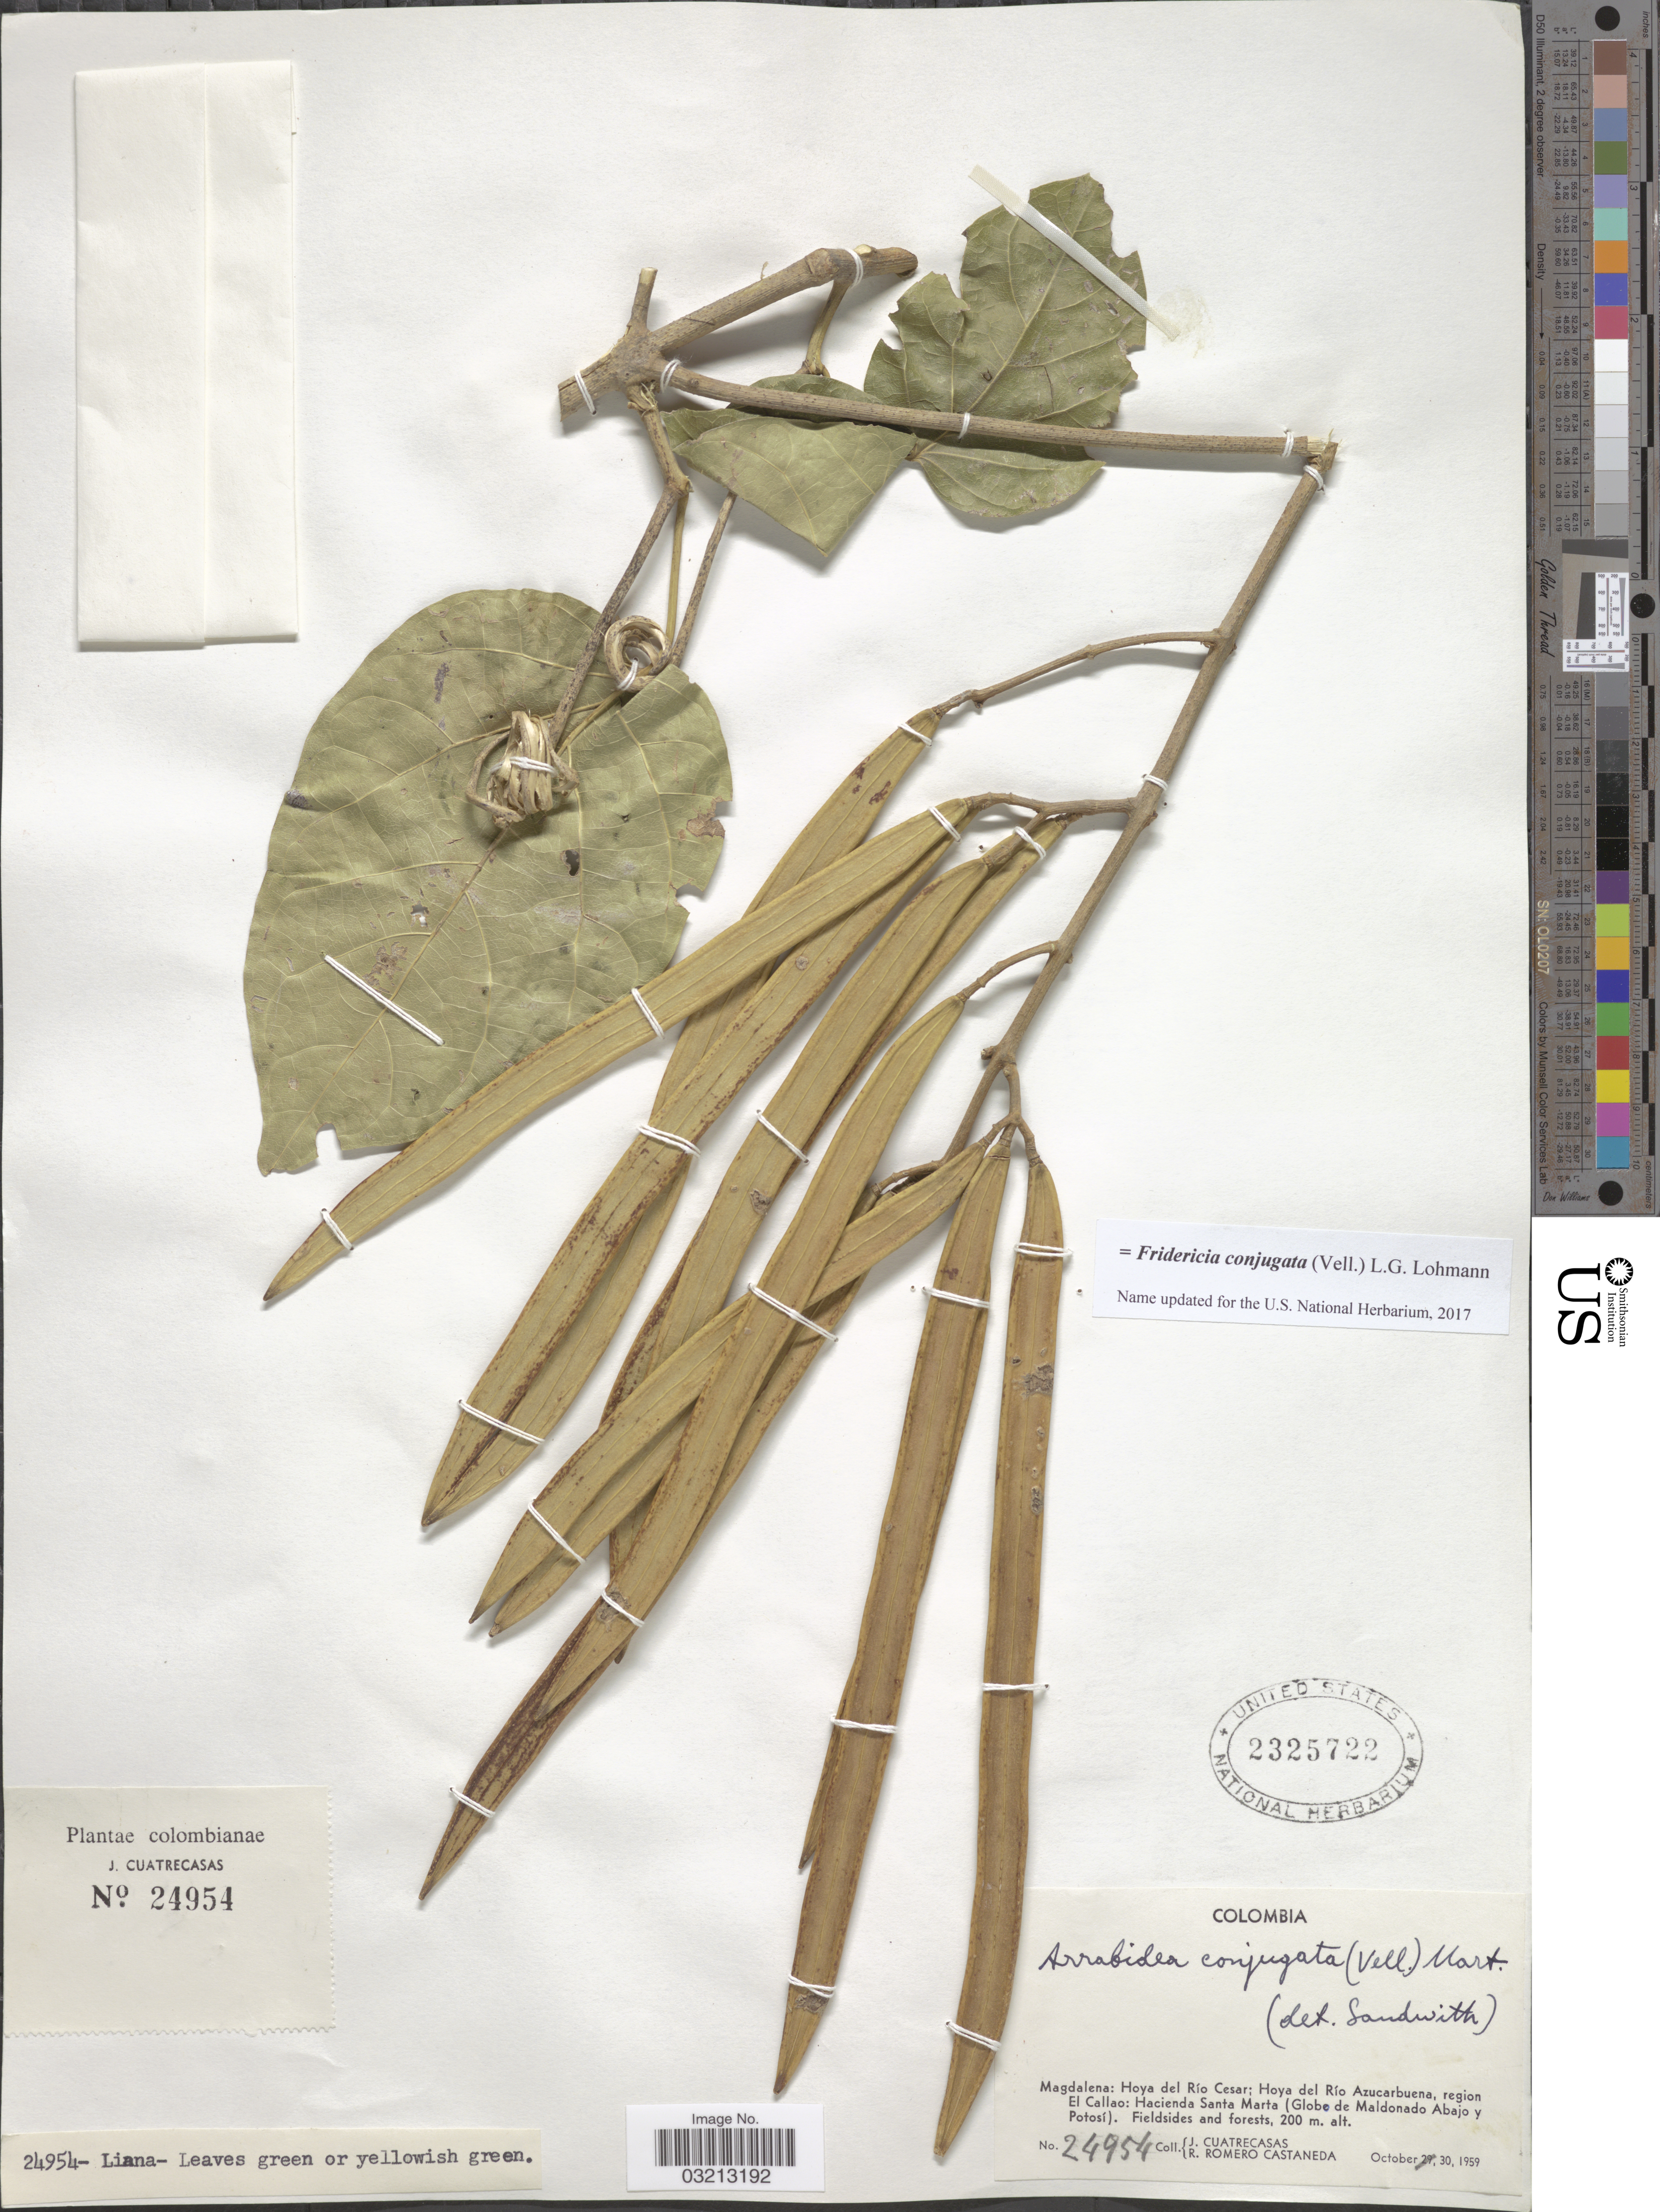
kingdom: Plantae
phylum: Tracheophyta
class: Magnoliopsida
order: Lamiales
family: Bignoniaceae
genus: Fridericia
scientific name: Fridericia conjugata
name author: (Vell.) L.G. Lohmann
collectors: J. Cuatrecasas & R. Romero Castañeda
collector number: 24954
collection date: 1959-10-30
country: Colombia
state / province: Magdalena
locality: Hoya del Río Cesar; Hoya del Río Azucarbuena, region El Callao: Hacienda Santa Marta (Globo de Maldonado Abajo y Potosí).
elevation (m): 200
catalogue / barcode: US 2325722